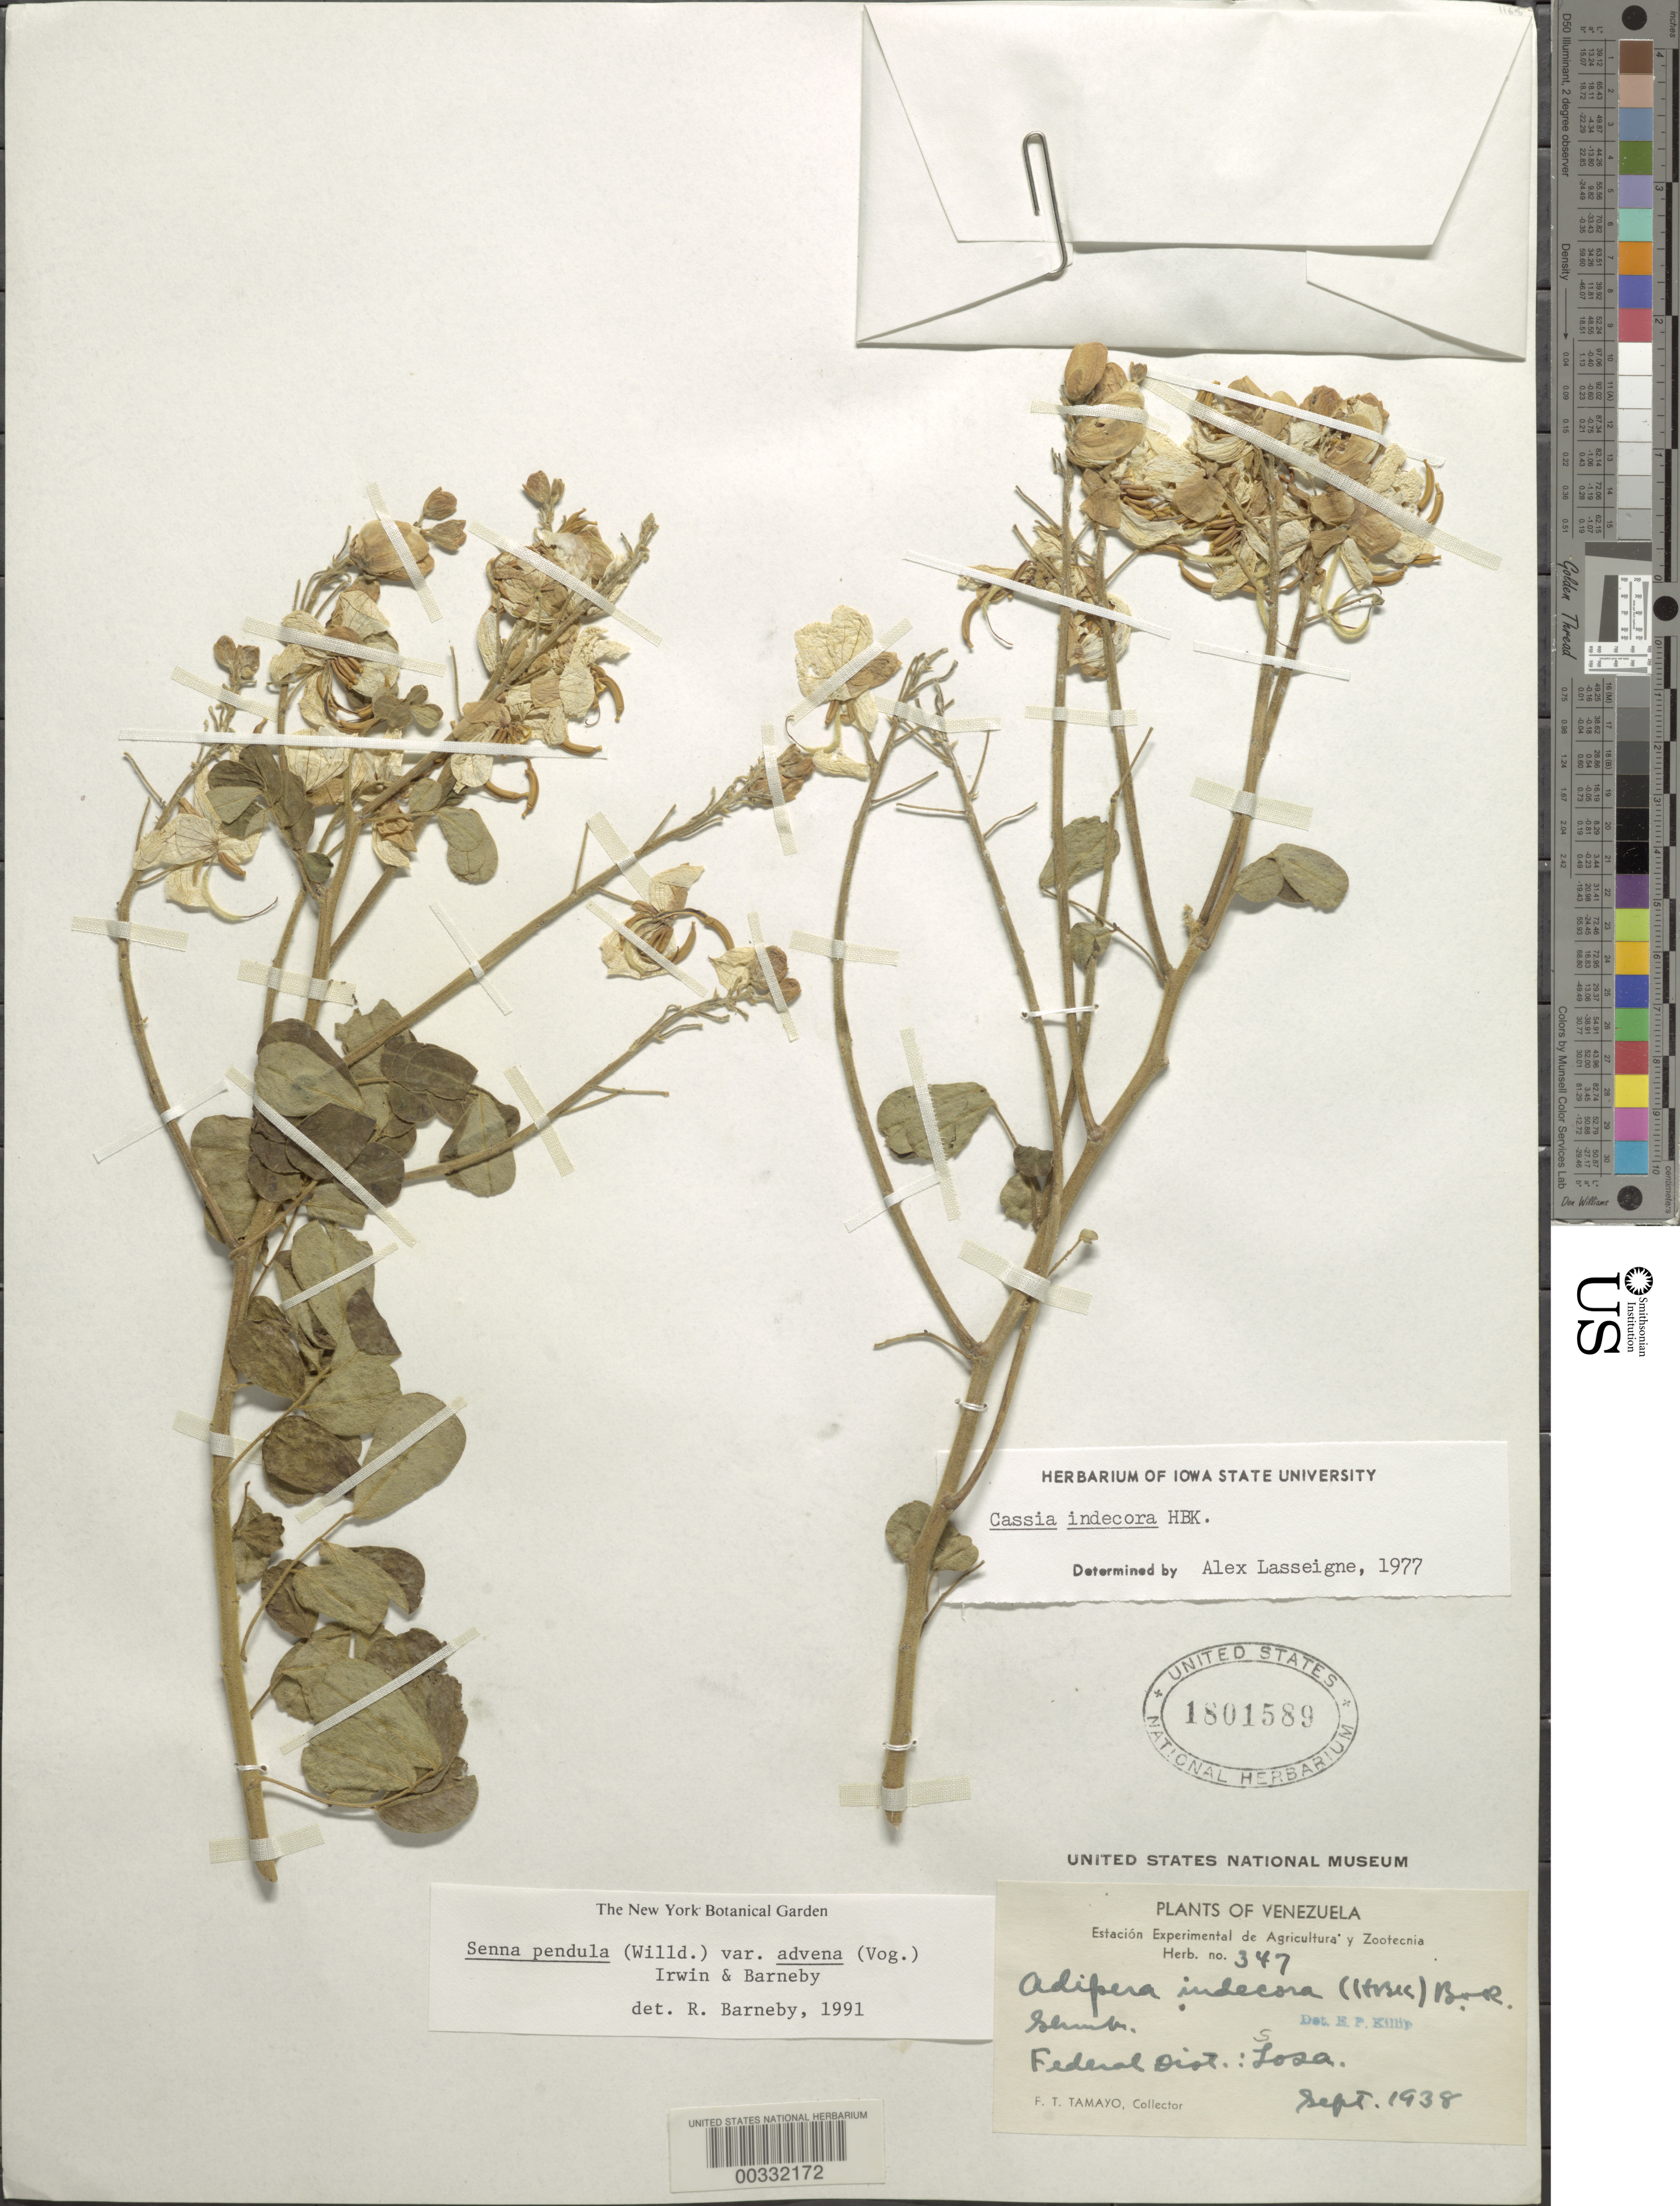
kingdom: Plantae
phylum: Tracheophyta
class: Magnoliopsida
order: Fabales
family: Fabaceae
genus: Senna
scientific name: Senna pendula var. advena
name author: (Vogel) H.S. Irwin & Barneby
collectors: F. Tamayo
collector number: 347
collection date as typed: Sep 1938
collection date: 1938-09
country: Venezuela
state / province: Distrito Federal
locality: Sosa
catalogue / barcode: US 1801589